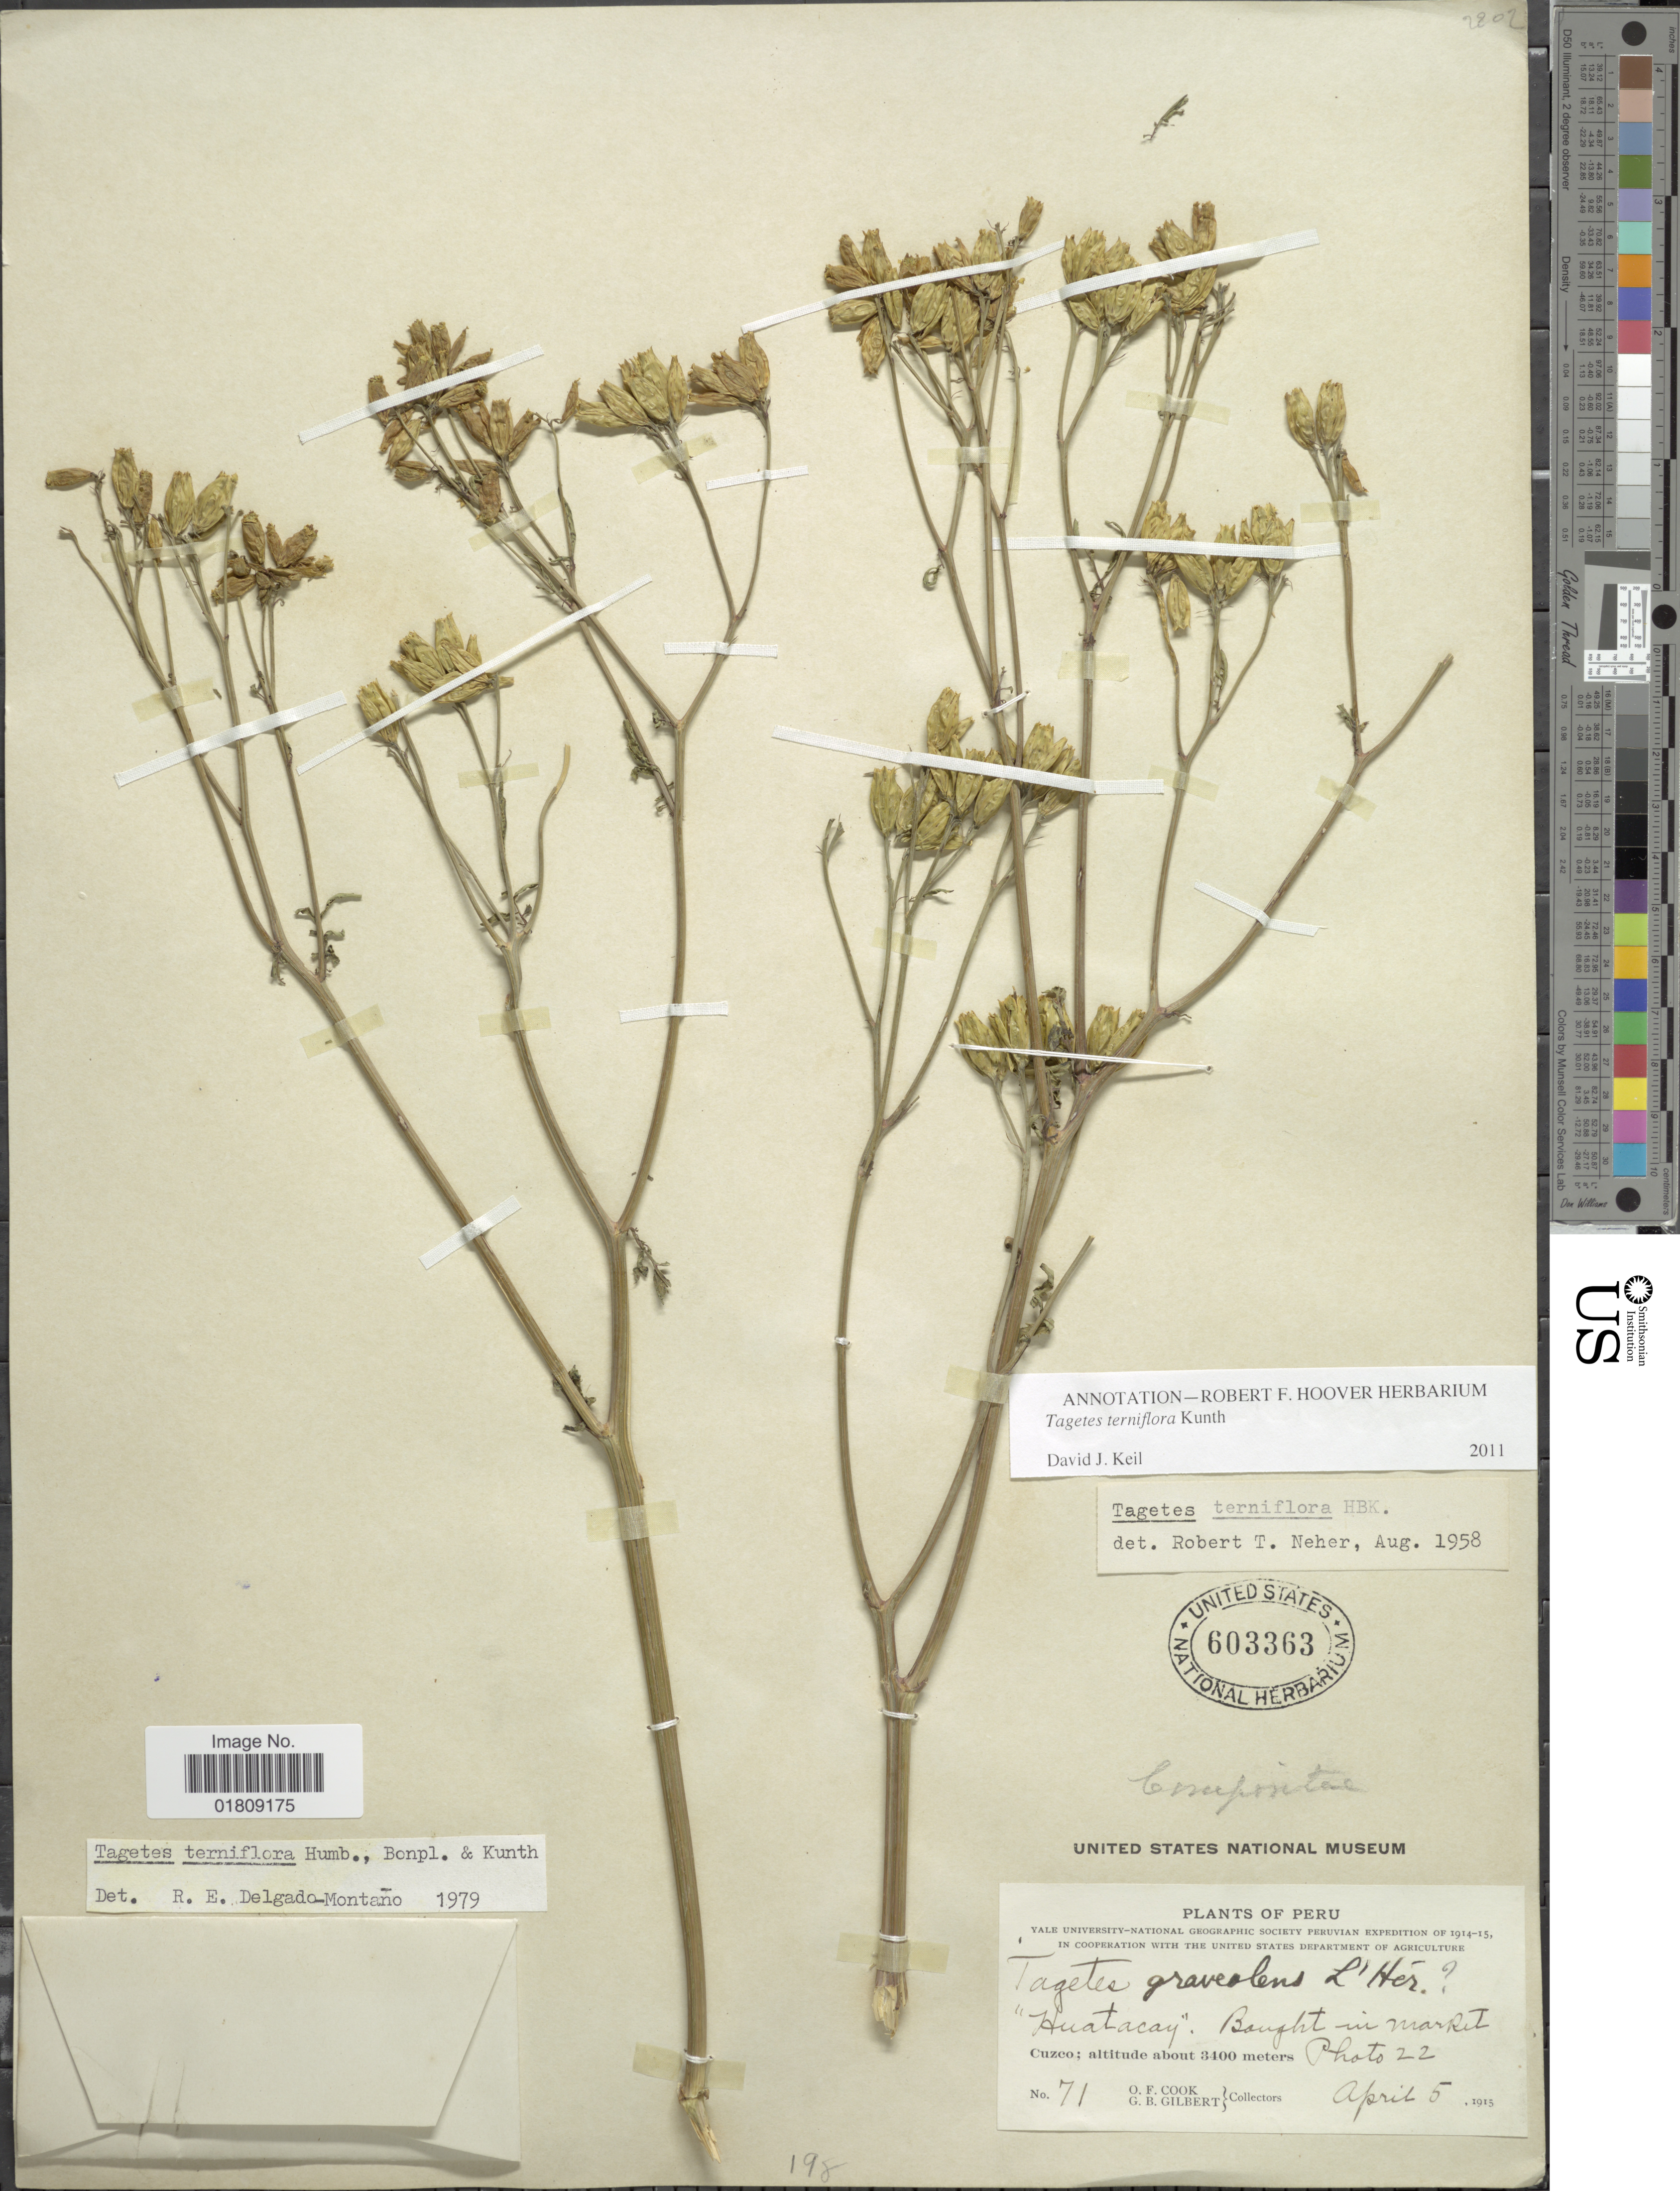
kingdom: Plantae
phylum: Tracheophyta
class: Magnoliopsida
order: Asterales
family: Asteraceae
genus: Tagetes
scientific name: Tagetes terniflora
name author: Kunth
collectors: O. F. Cook & G. B. Gilbert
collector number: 71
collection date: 1915-04-05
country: Peru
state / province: Cusco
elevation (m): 3400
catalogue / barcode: US 603363